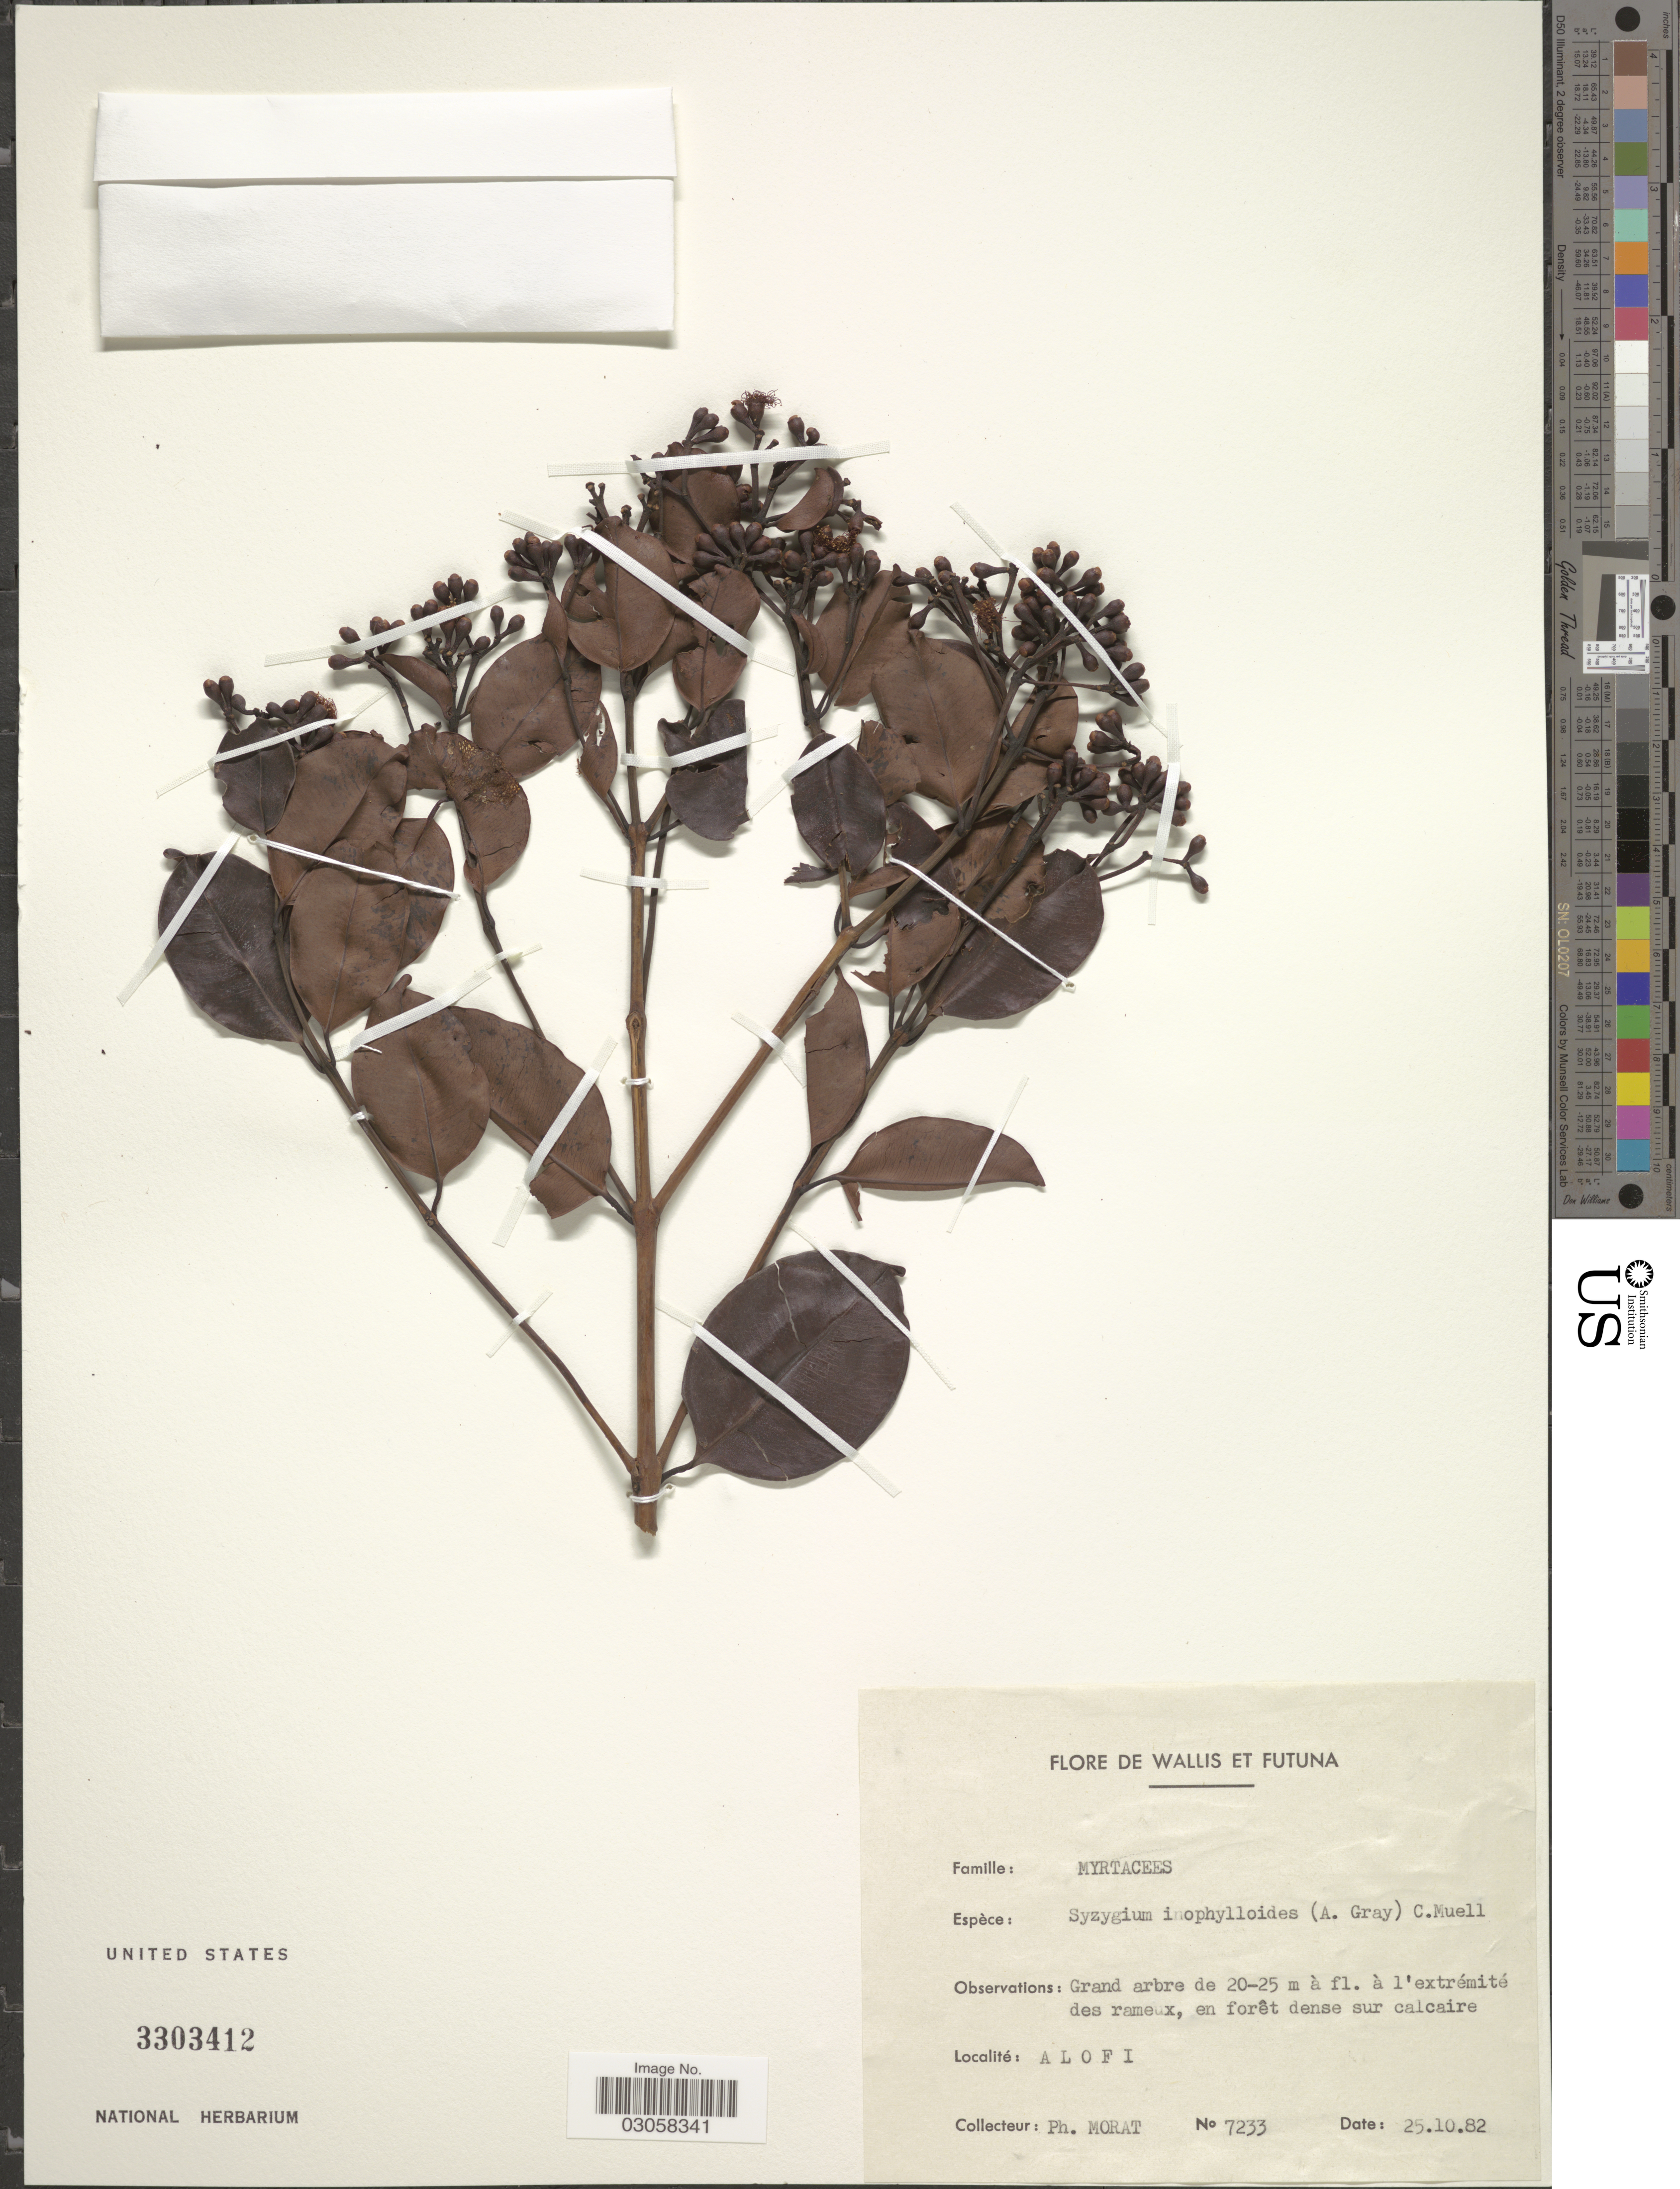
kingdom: Plantae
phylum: Tracheophyta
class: Magnoliopsida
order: Myrtales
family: Myrtaceae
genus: Syzygium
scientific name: Syzygium inophylloides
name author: (A. Gray) K. Müller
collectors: P. Morat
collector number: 7233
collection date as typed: Transcribed d/m/y: 25/10/82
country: Wallis and Futuna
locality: Wallis Et Futuna. Alofi.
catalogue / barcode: US 3303412